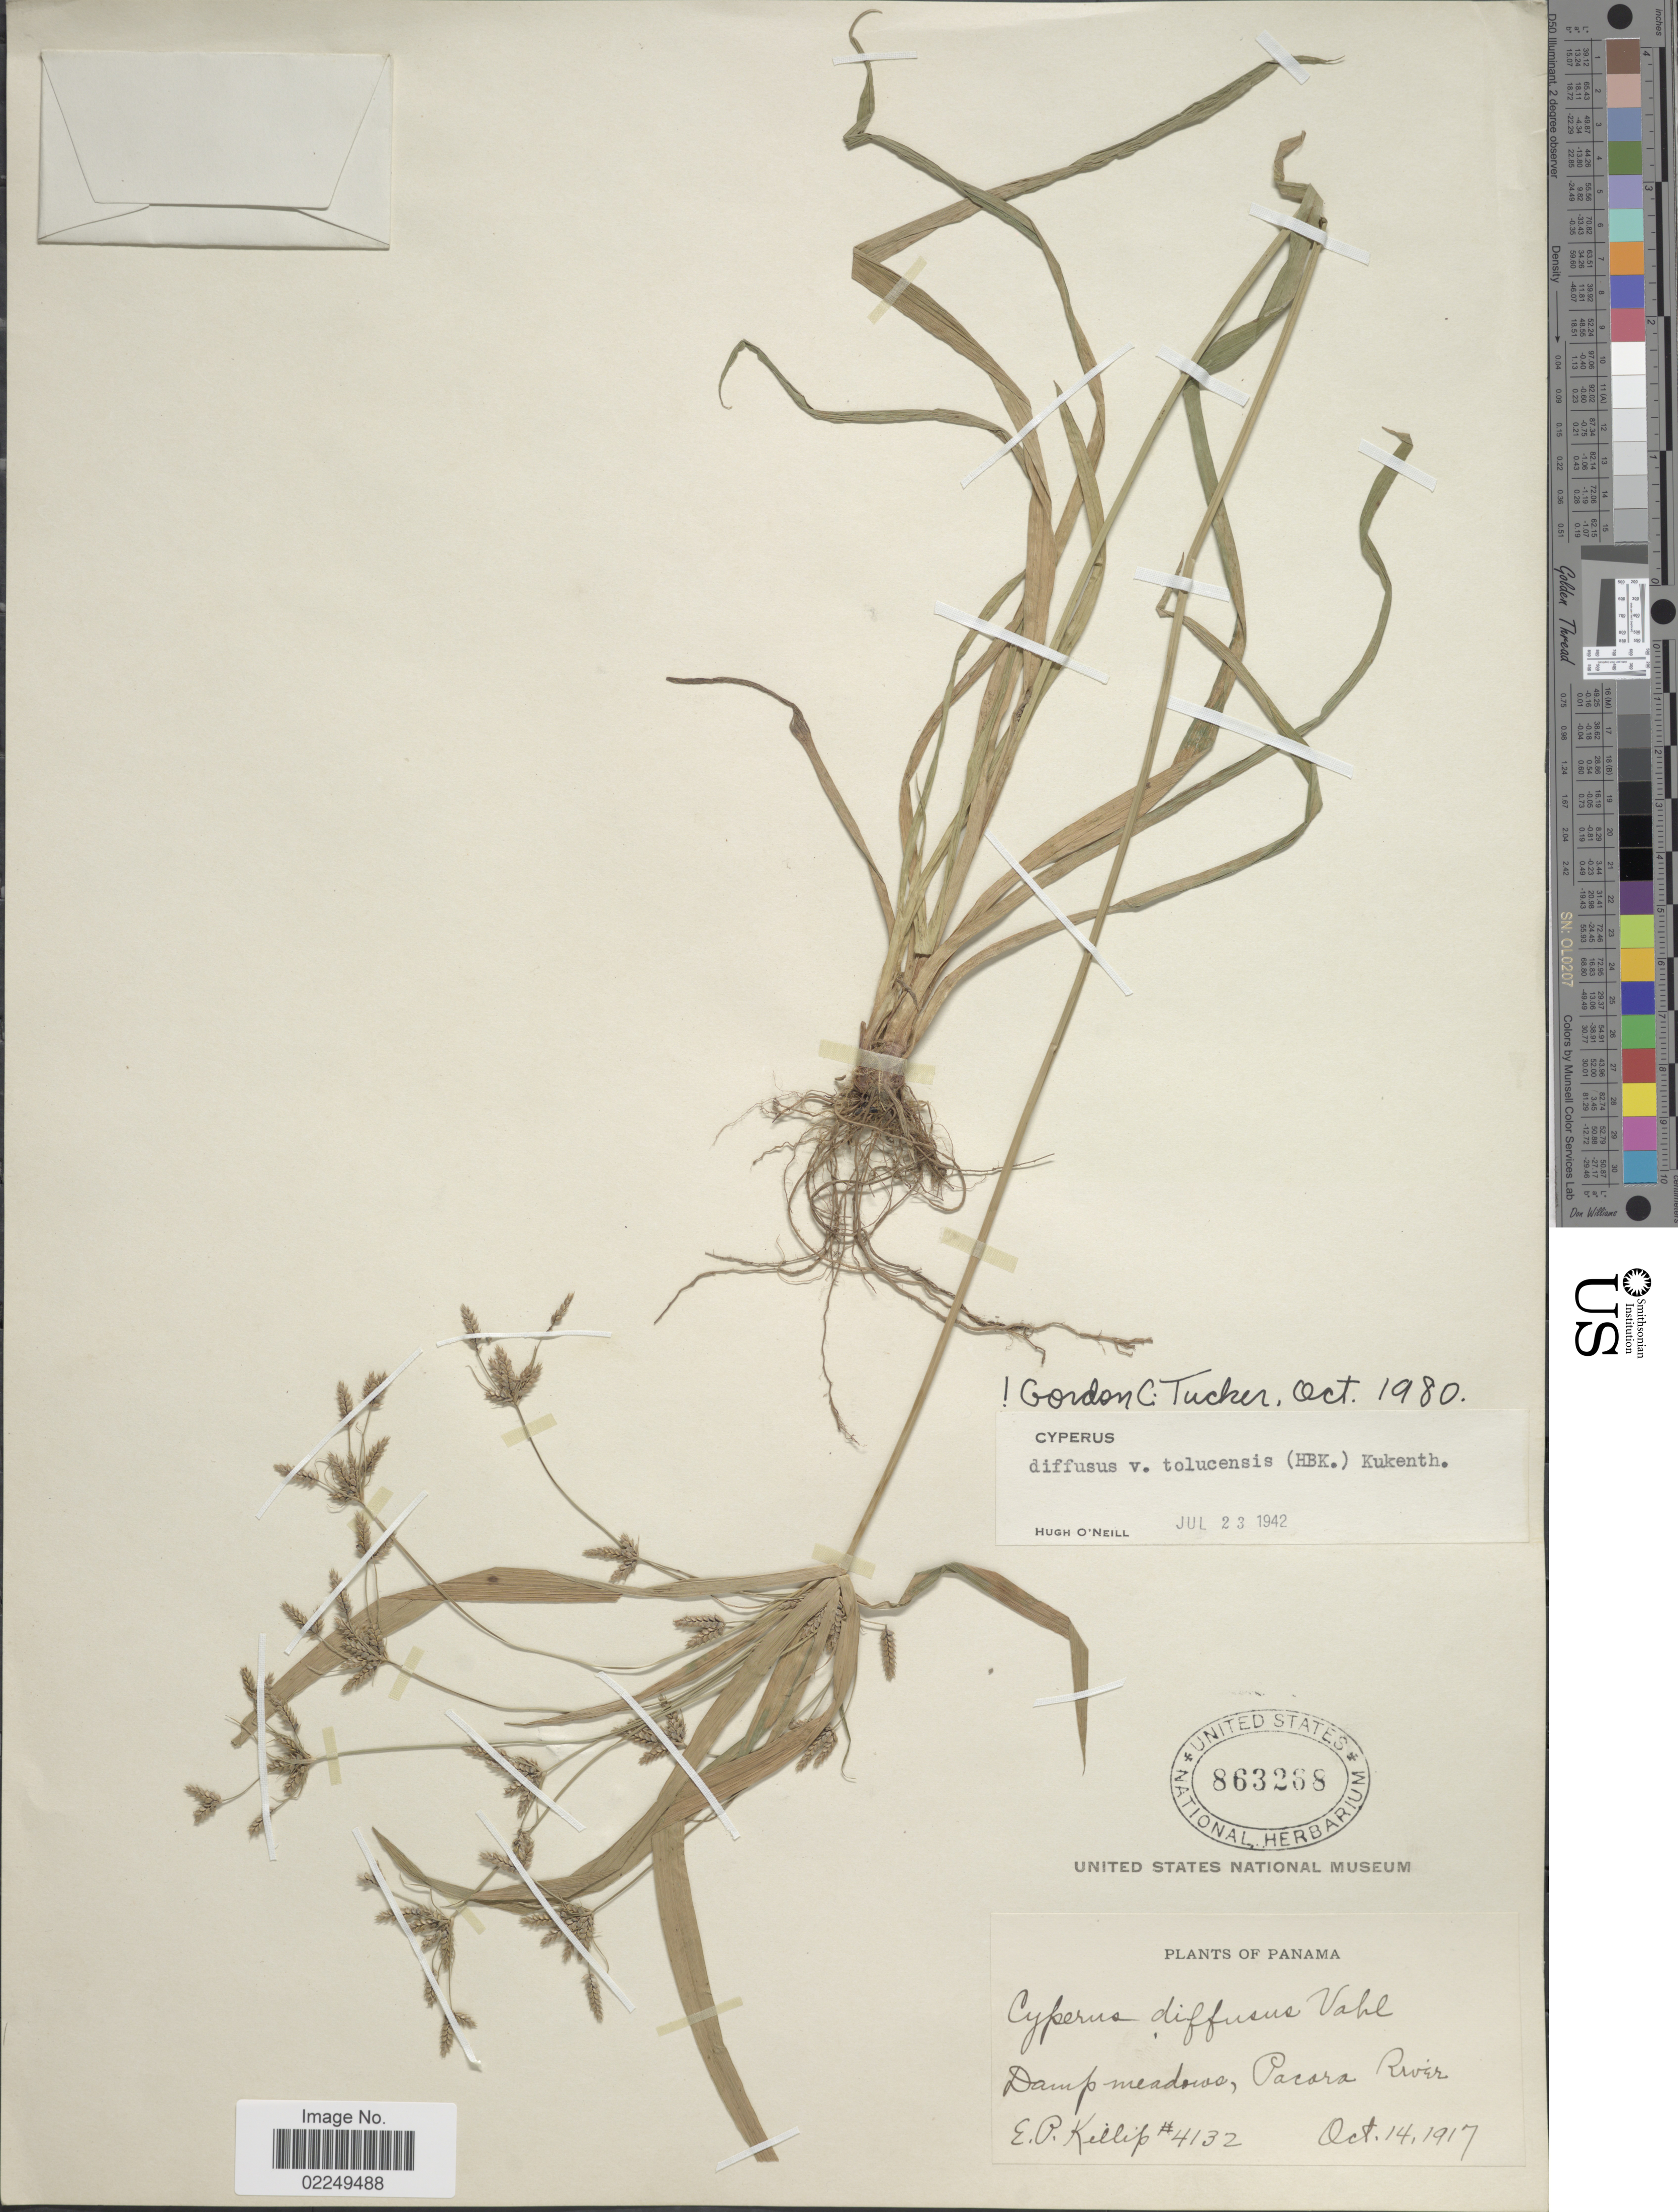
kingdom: Plantae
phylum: Tracheophyta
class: Liliopsida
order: Poales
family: Cyperaceae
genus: Cyperus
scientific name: Cyperus laxus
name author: Lam.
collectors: E. P. Killip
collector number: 4132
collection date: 1917-10-14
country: Panama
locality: Damp meadow, Pacora River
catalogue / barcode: US 863288